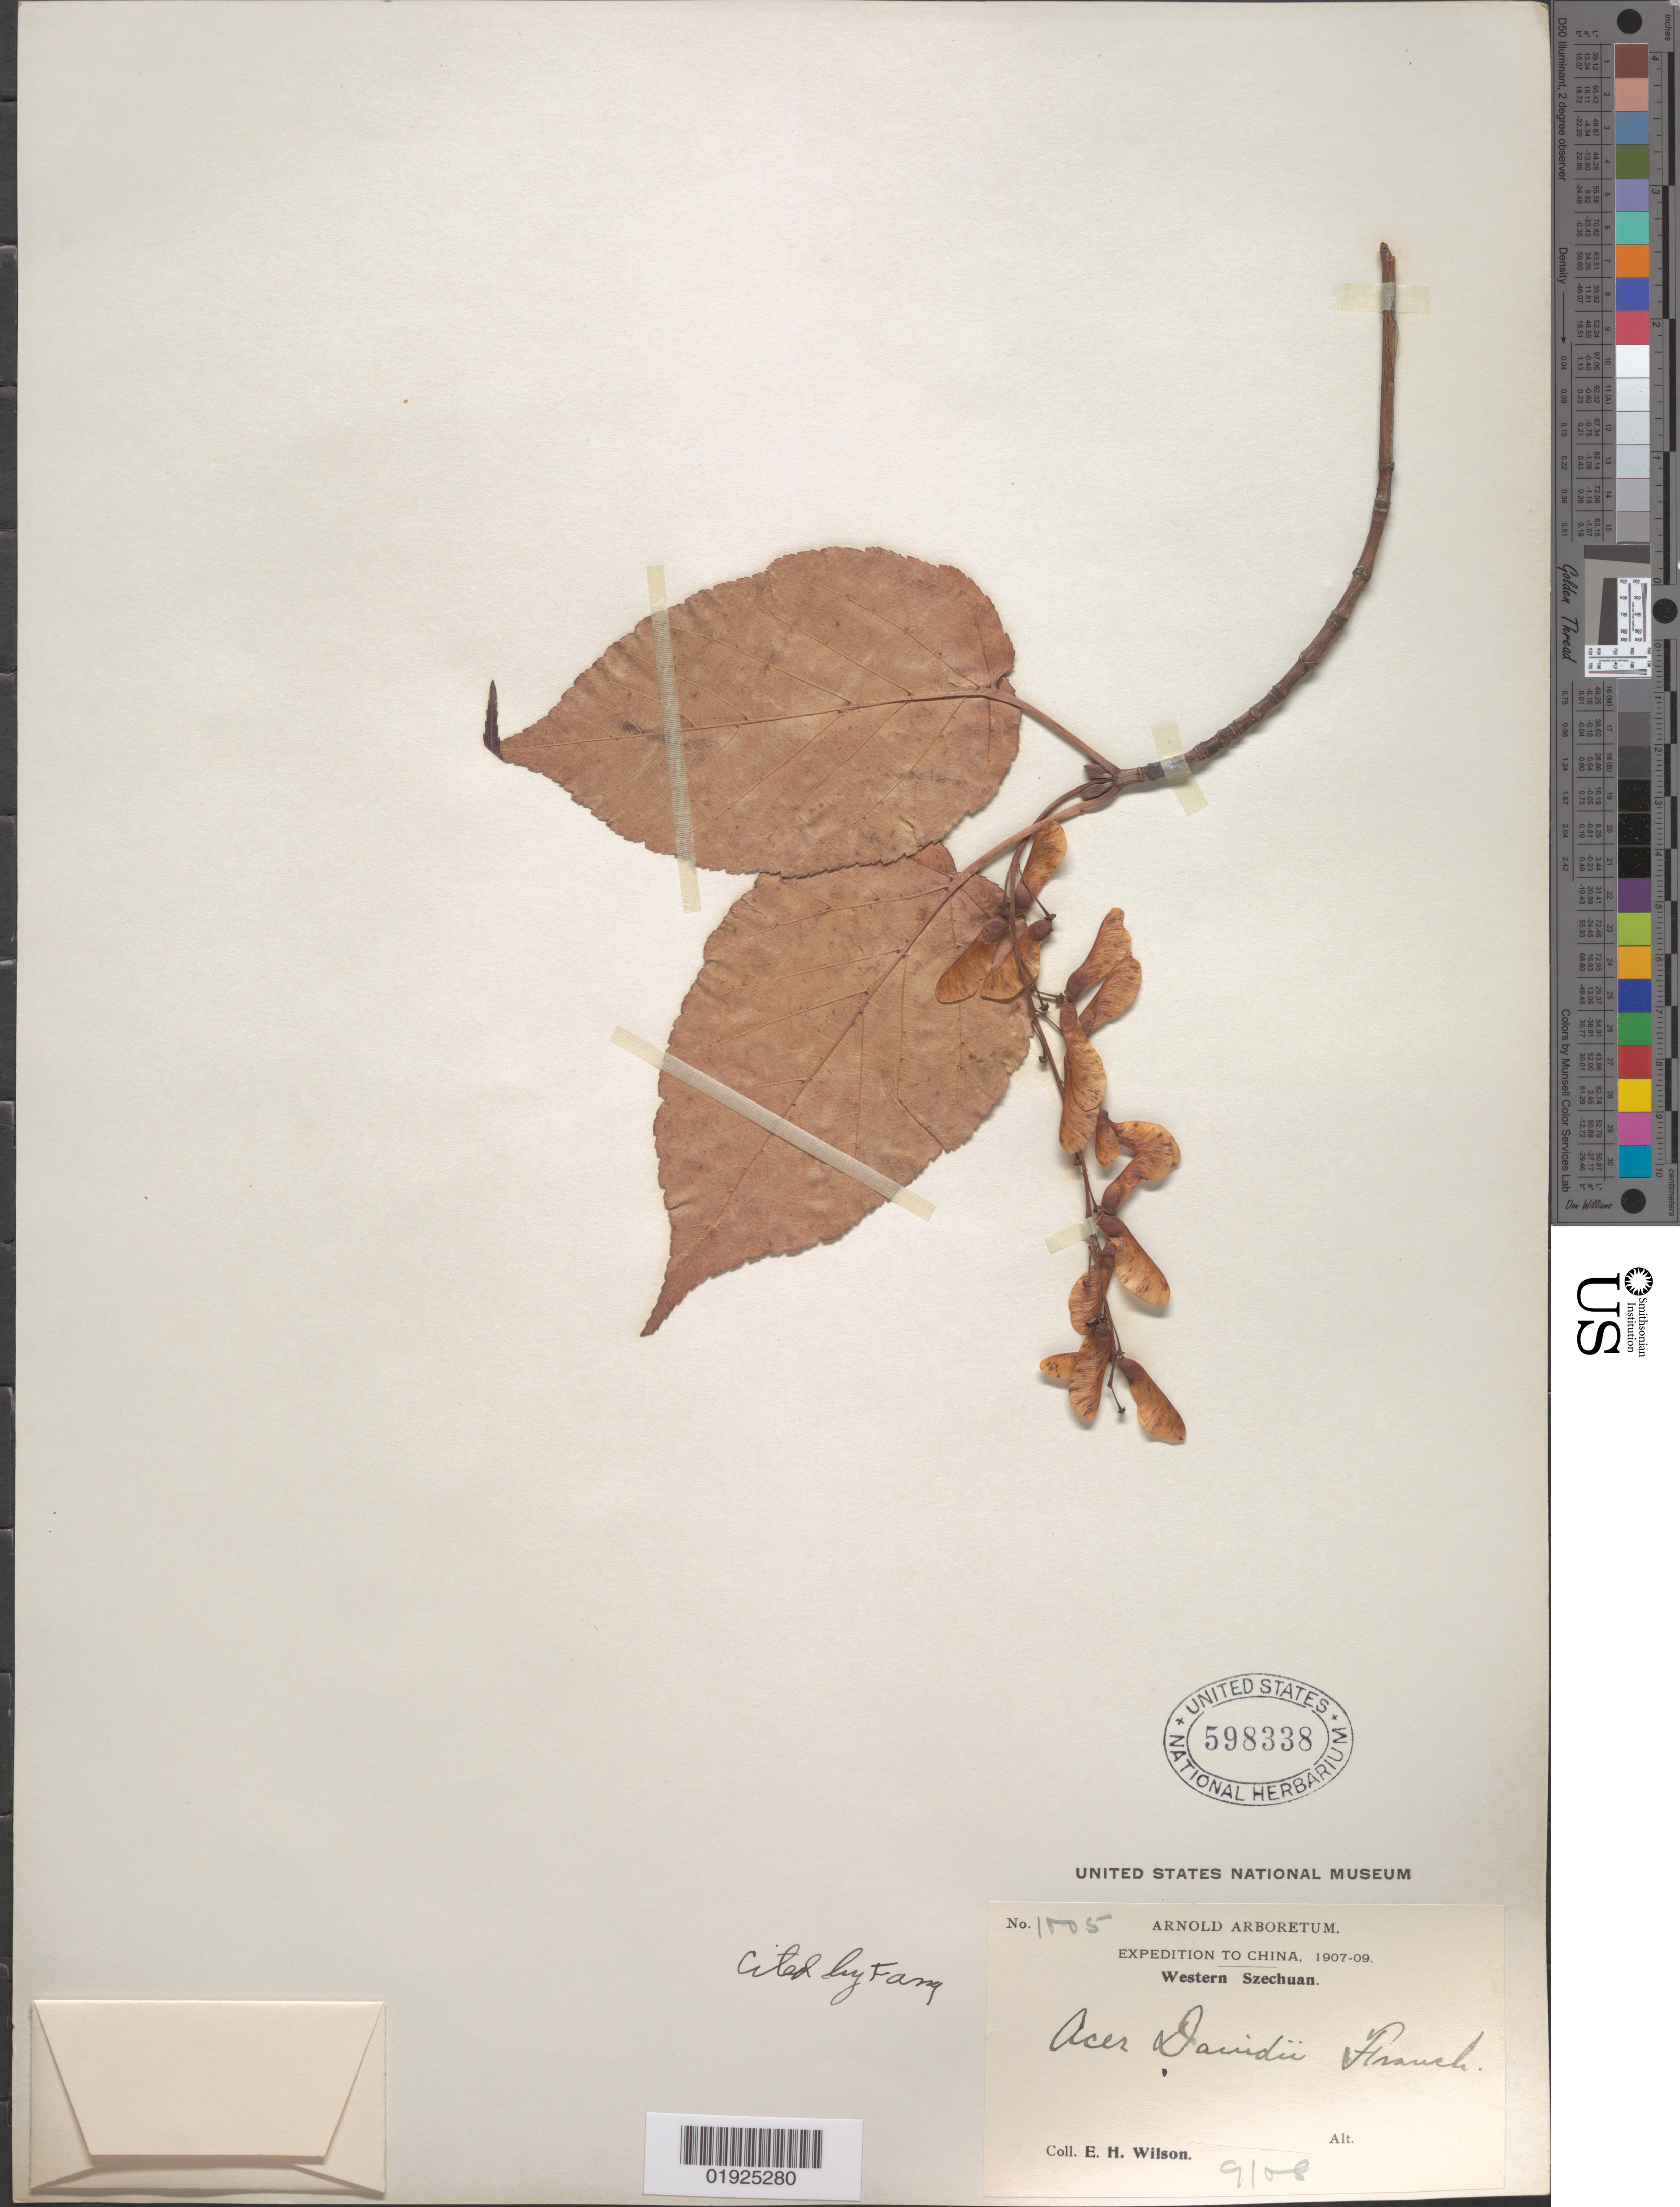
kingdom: Plantae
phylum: Tracheophyta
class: Magnoliopsida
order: Sapindales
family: Sapindaceae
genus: Acer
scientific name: Acer sikkimense subsp. davidii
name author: (Franch.) Wesm.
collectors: E. H. Wilson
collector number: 1005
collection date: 1908-09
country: China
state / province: Sichuan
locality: Western Szechuan [Sichuan]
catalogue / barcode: US 598338